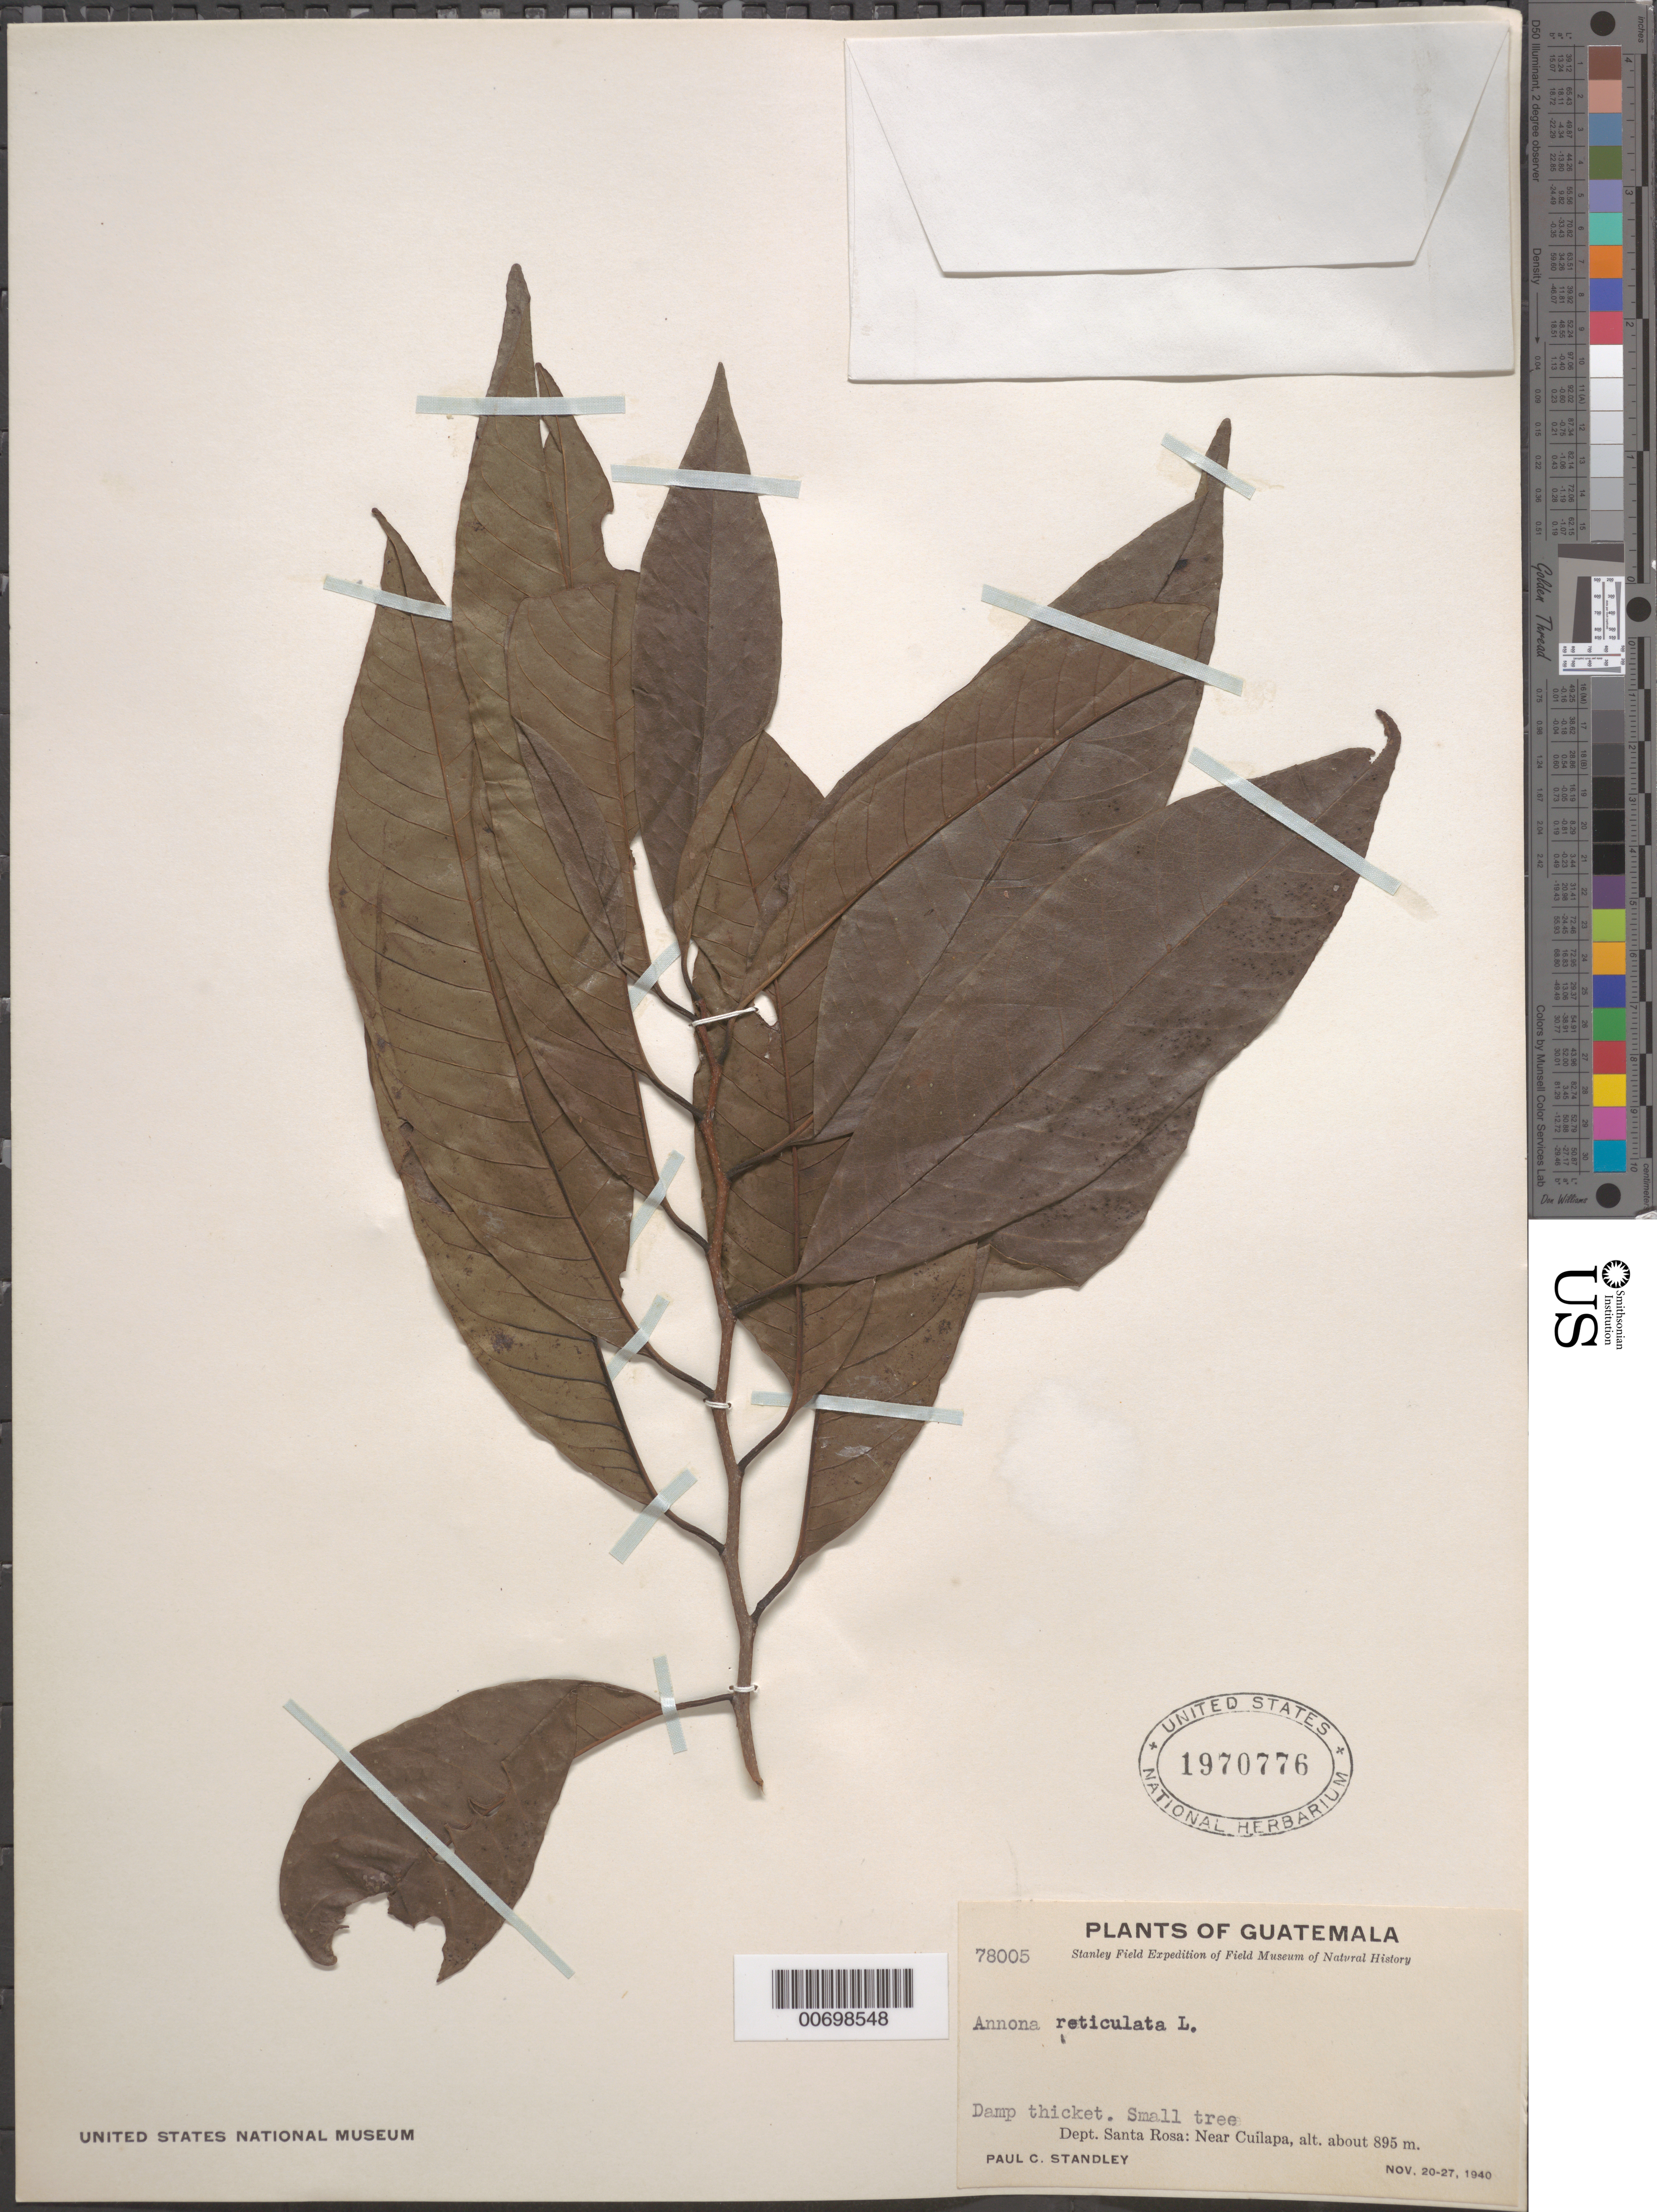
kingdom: Plantae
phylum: Tracheophyta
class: Magnoliopsida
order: Magnoliales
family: Annonaceae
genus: Annona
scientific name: Annona reticulata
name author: L.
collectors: P. C. Standley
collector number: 78005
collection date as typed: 20 Nov 1940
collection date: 1940-11-20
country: Guatemala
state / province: Santa Rosa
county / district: Cuilapa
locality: Near Cuilapa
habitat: Damp thicket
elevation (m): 895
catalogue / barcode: US 1970776